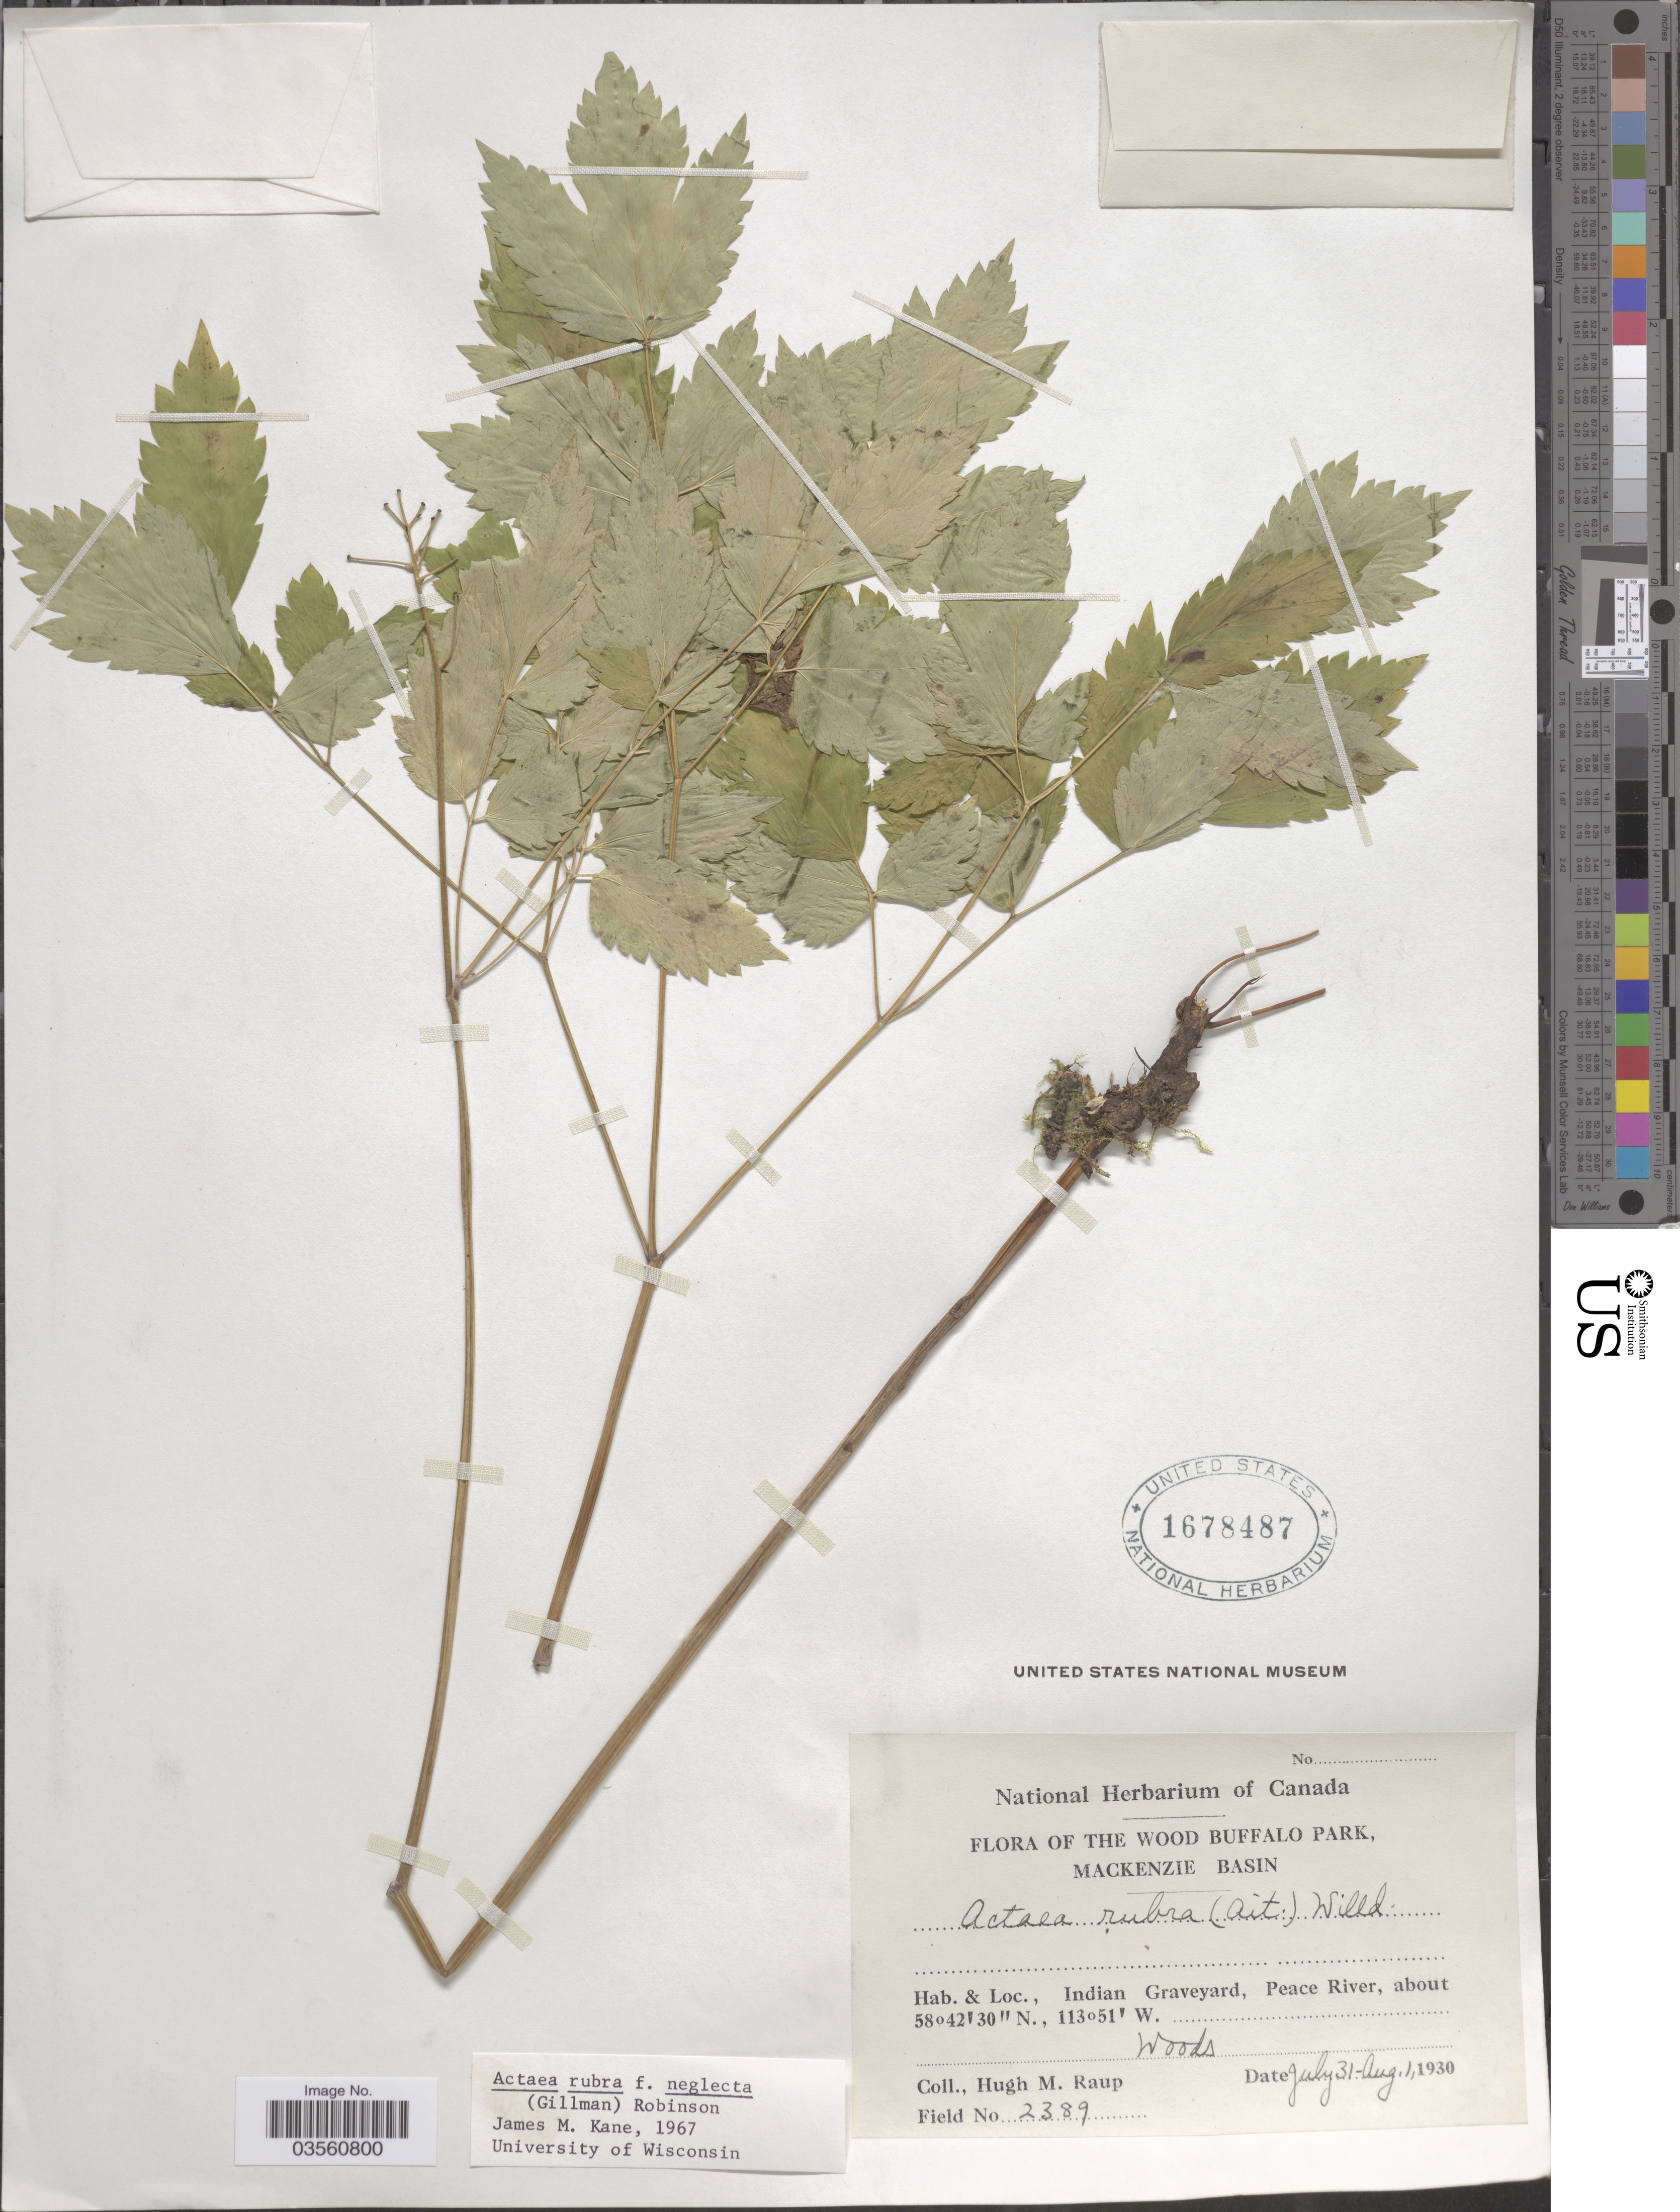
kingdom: Plantae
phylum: Tracheophyta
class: Magnoliopsida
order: Ranunculales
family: Ranunculaceae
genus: Actaea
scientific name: Actaea rubra f. neglecta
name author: (Gillman) B.L. Rob.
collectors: H. Raup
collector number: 2389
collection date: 1930-07-31/1930-08-01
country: Canada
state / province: Alberta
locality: The Wood Buffalo Park, Mackenzie Basin. Indian Graveyard, Peace River.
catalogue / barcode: US 1678487